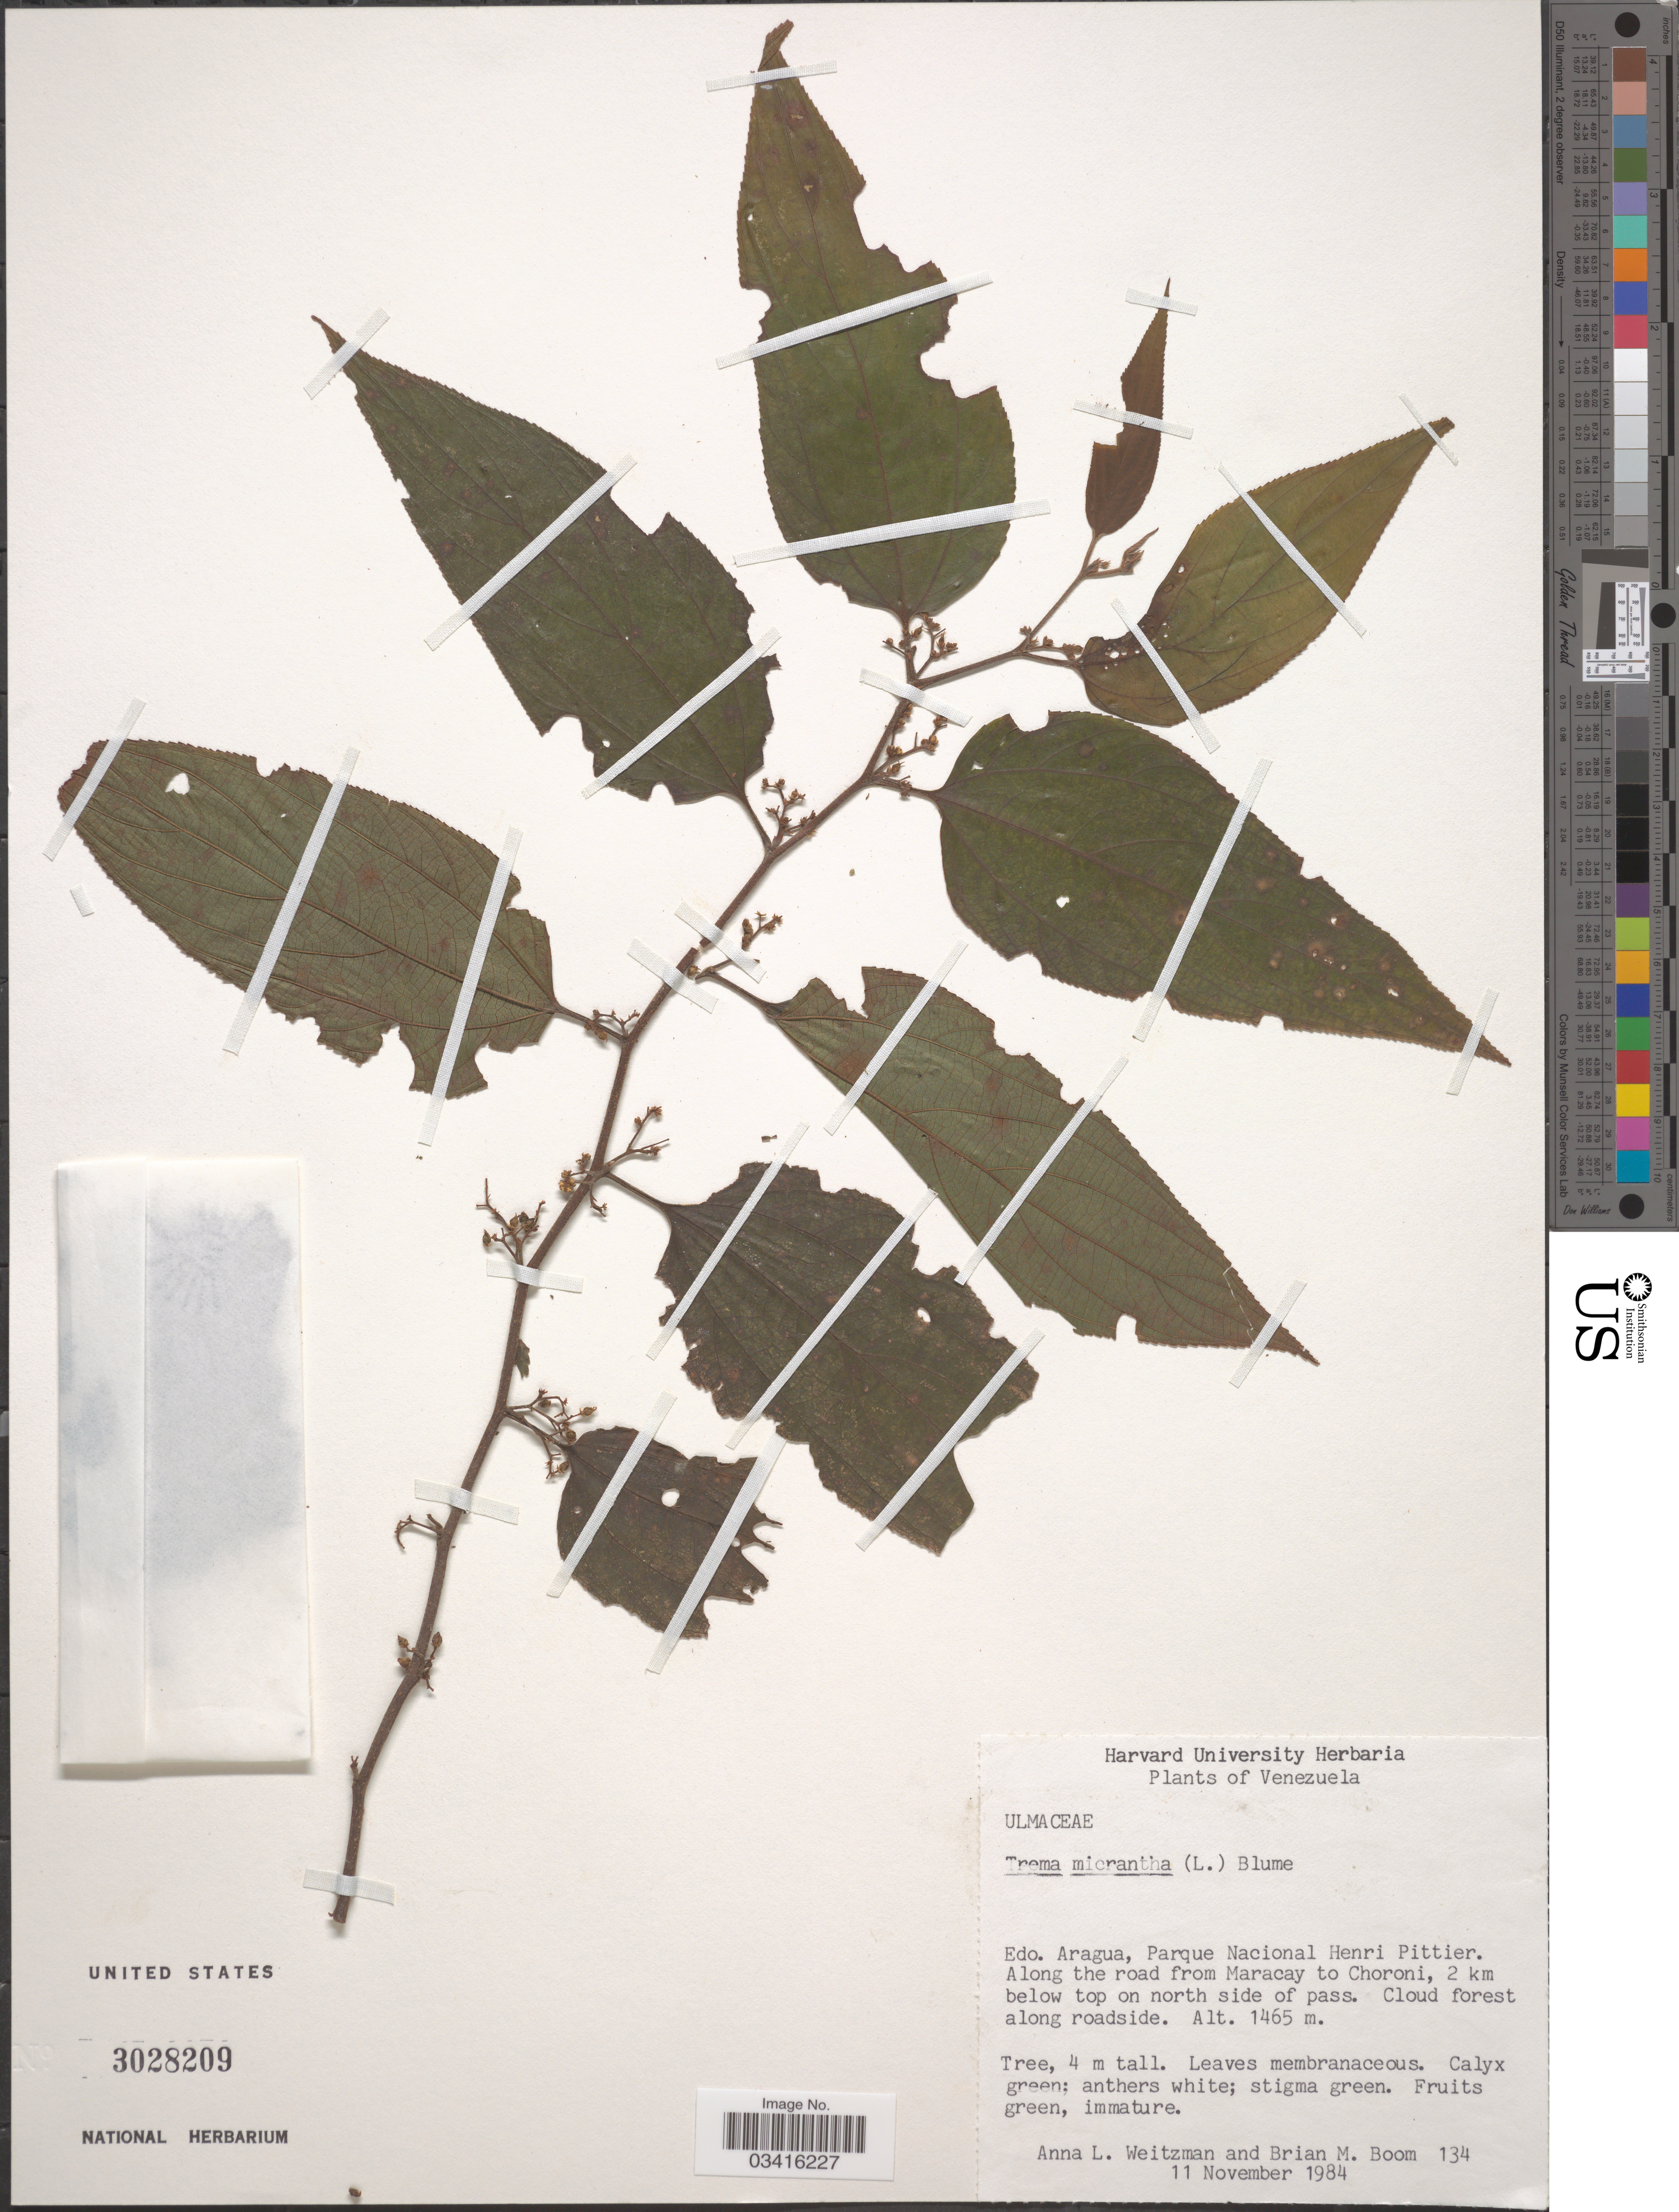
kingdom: Plantae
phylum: Tracheophyta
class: Magnoliopsida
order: Rosales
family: Cannabaceae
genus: Trema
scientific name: Trema micranthum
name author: (L.) Blume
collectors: A. L. Weitzman & B. M. Boom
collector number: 134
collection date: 1984-11-11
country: Venezuela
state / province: Aragua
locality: Parque Nacional Henri Pittier. Along the road from Maracay to Choroni, 2 km below top on north side of pass.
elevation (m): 1465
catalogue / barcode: US 3028209